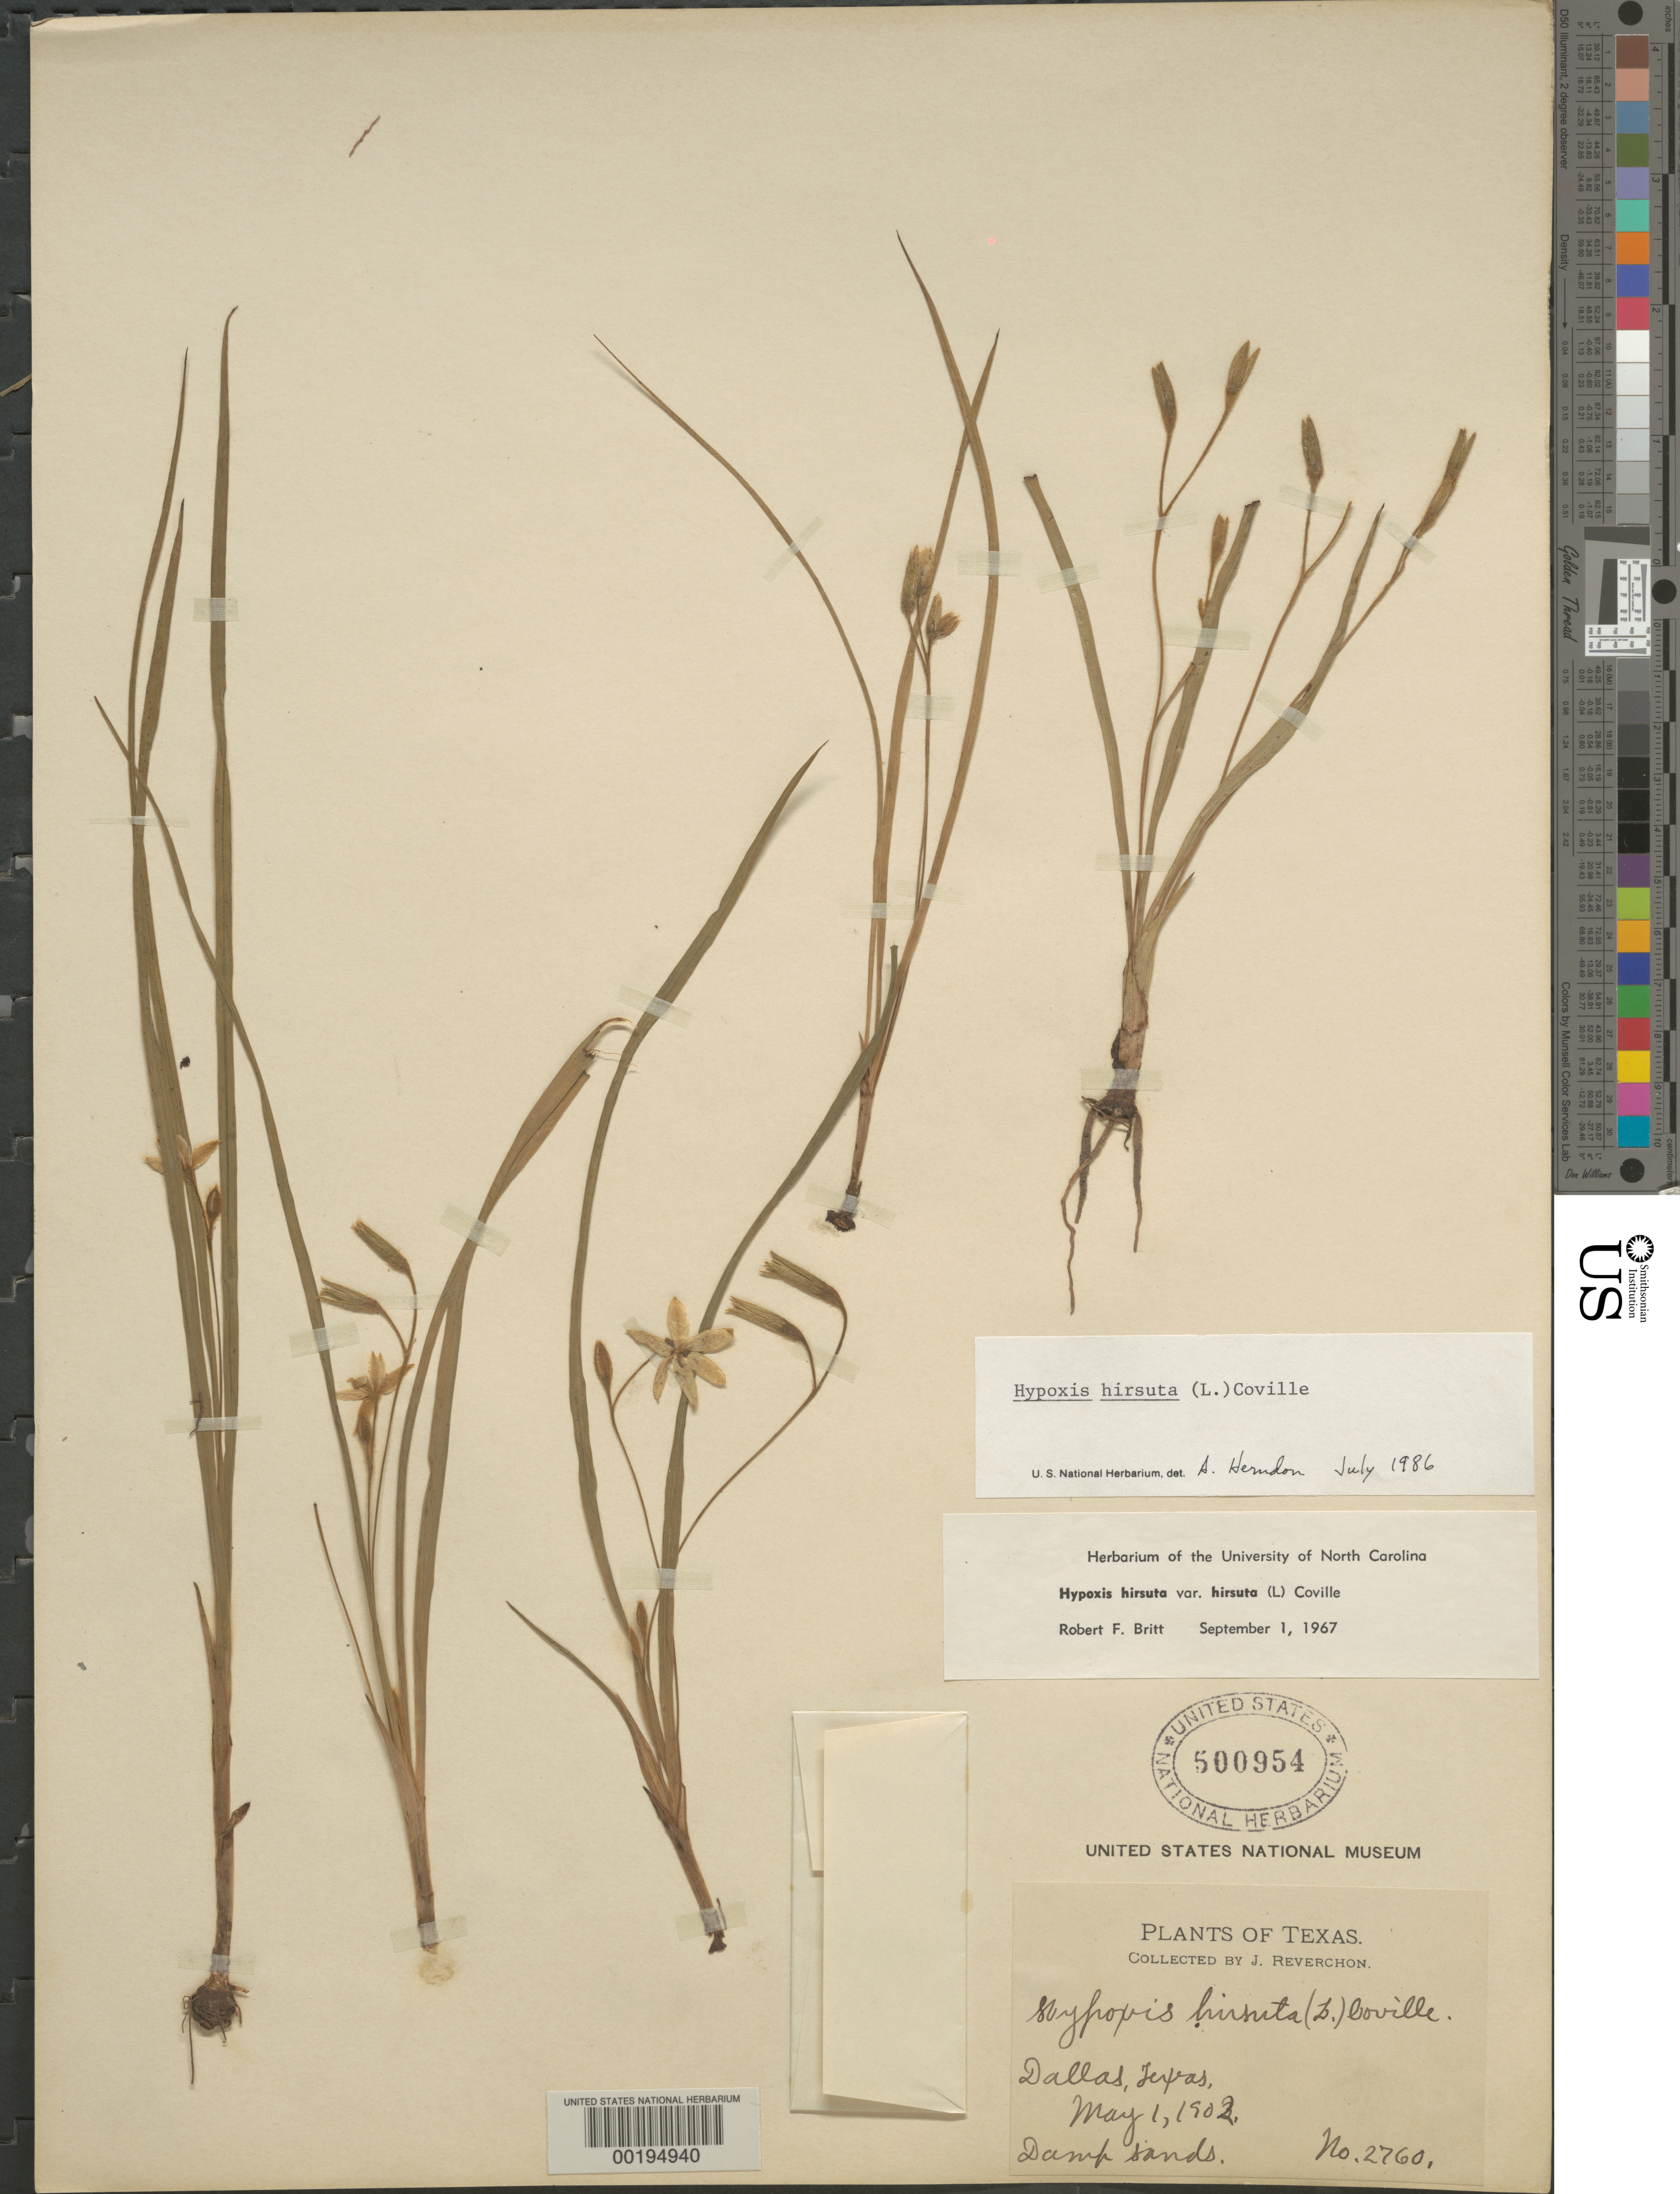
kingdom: Plantae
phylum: Tracheophyta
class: Liliopsida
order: Asparagales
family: Hypoxidaceae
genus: Hypoxis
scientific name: Hypoxis hirsuta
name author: (L.) Coville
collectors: J. Reverchon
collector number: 2760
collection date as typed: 01 May 1902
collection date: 1902-05-01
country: United States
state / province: Texas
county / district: Dallas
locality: Burrard spring, dallas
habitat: Damp shady sands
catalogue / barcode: US 500954